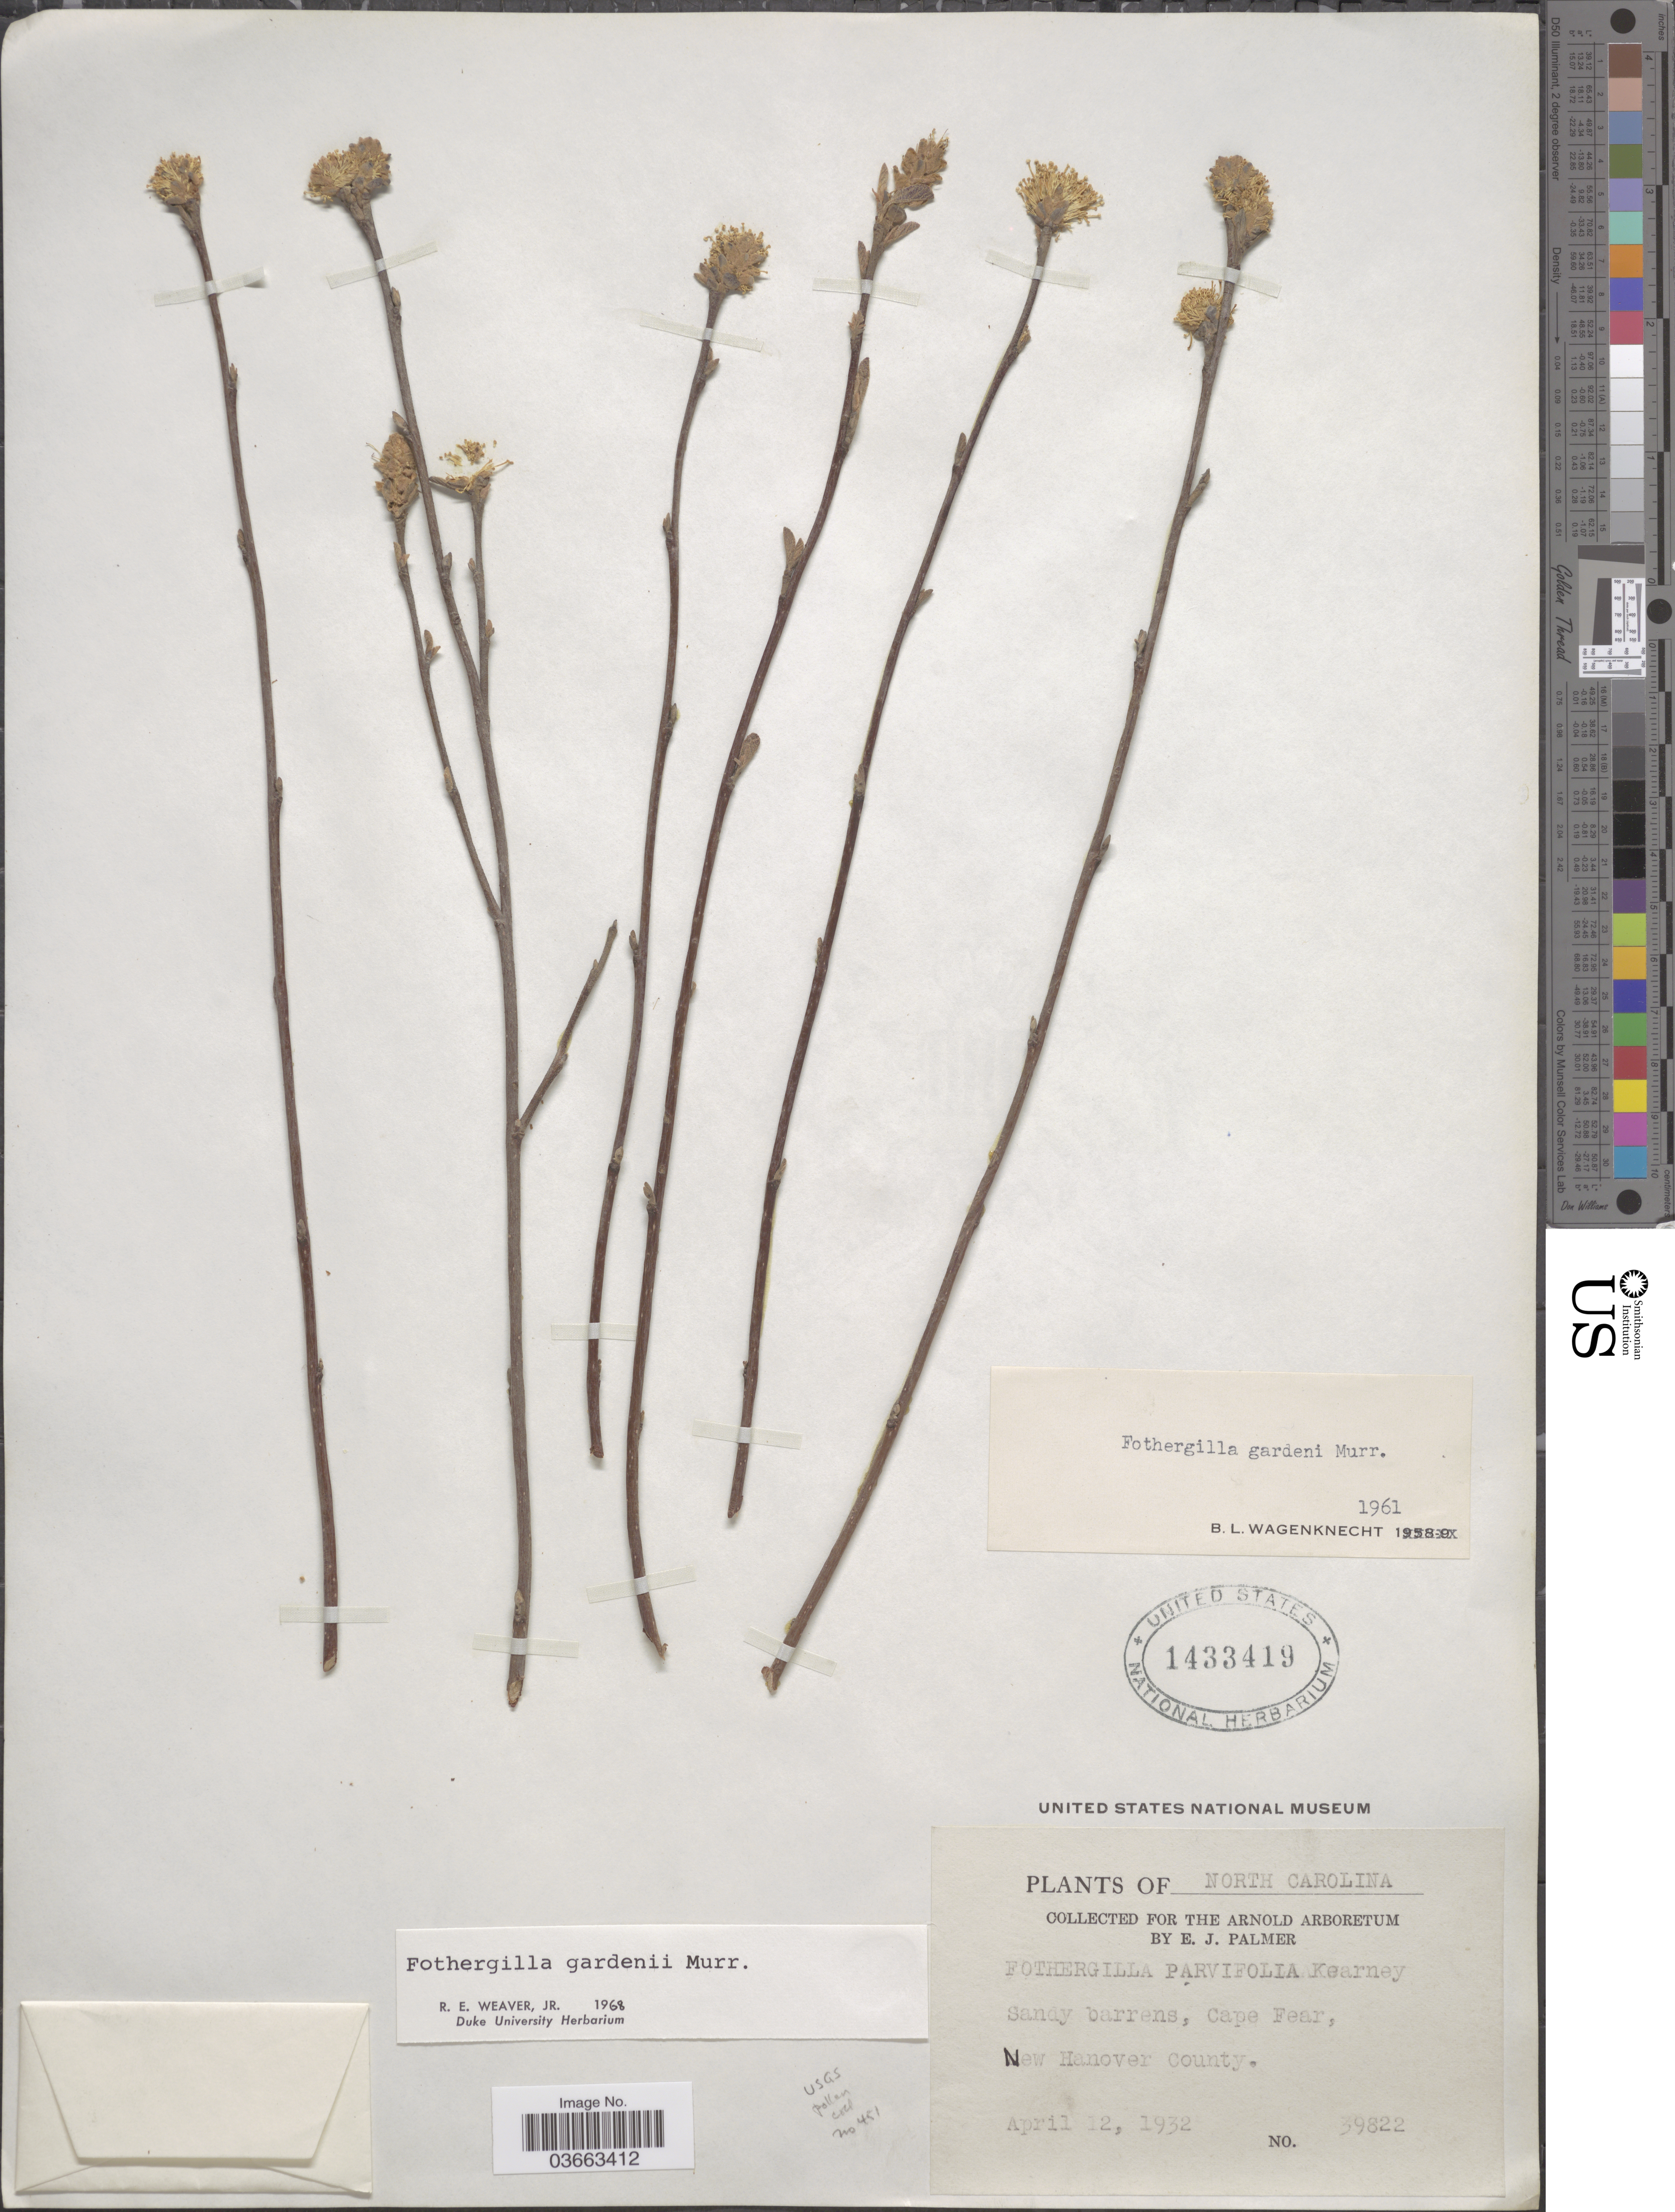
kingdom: Plantae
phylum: Tracheophyta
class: Magnoliopsida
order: Saxifragales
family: Hamamelidaceae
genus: Fothergilla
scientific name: Fothergilla gardenii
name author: L.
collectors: E. J. Palmer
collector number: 39822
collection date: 1932-04-12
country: United States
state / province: North Carolina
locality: Cape Fear, New Hanover County.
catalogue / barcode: US 1433419